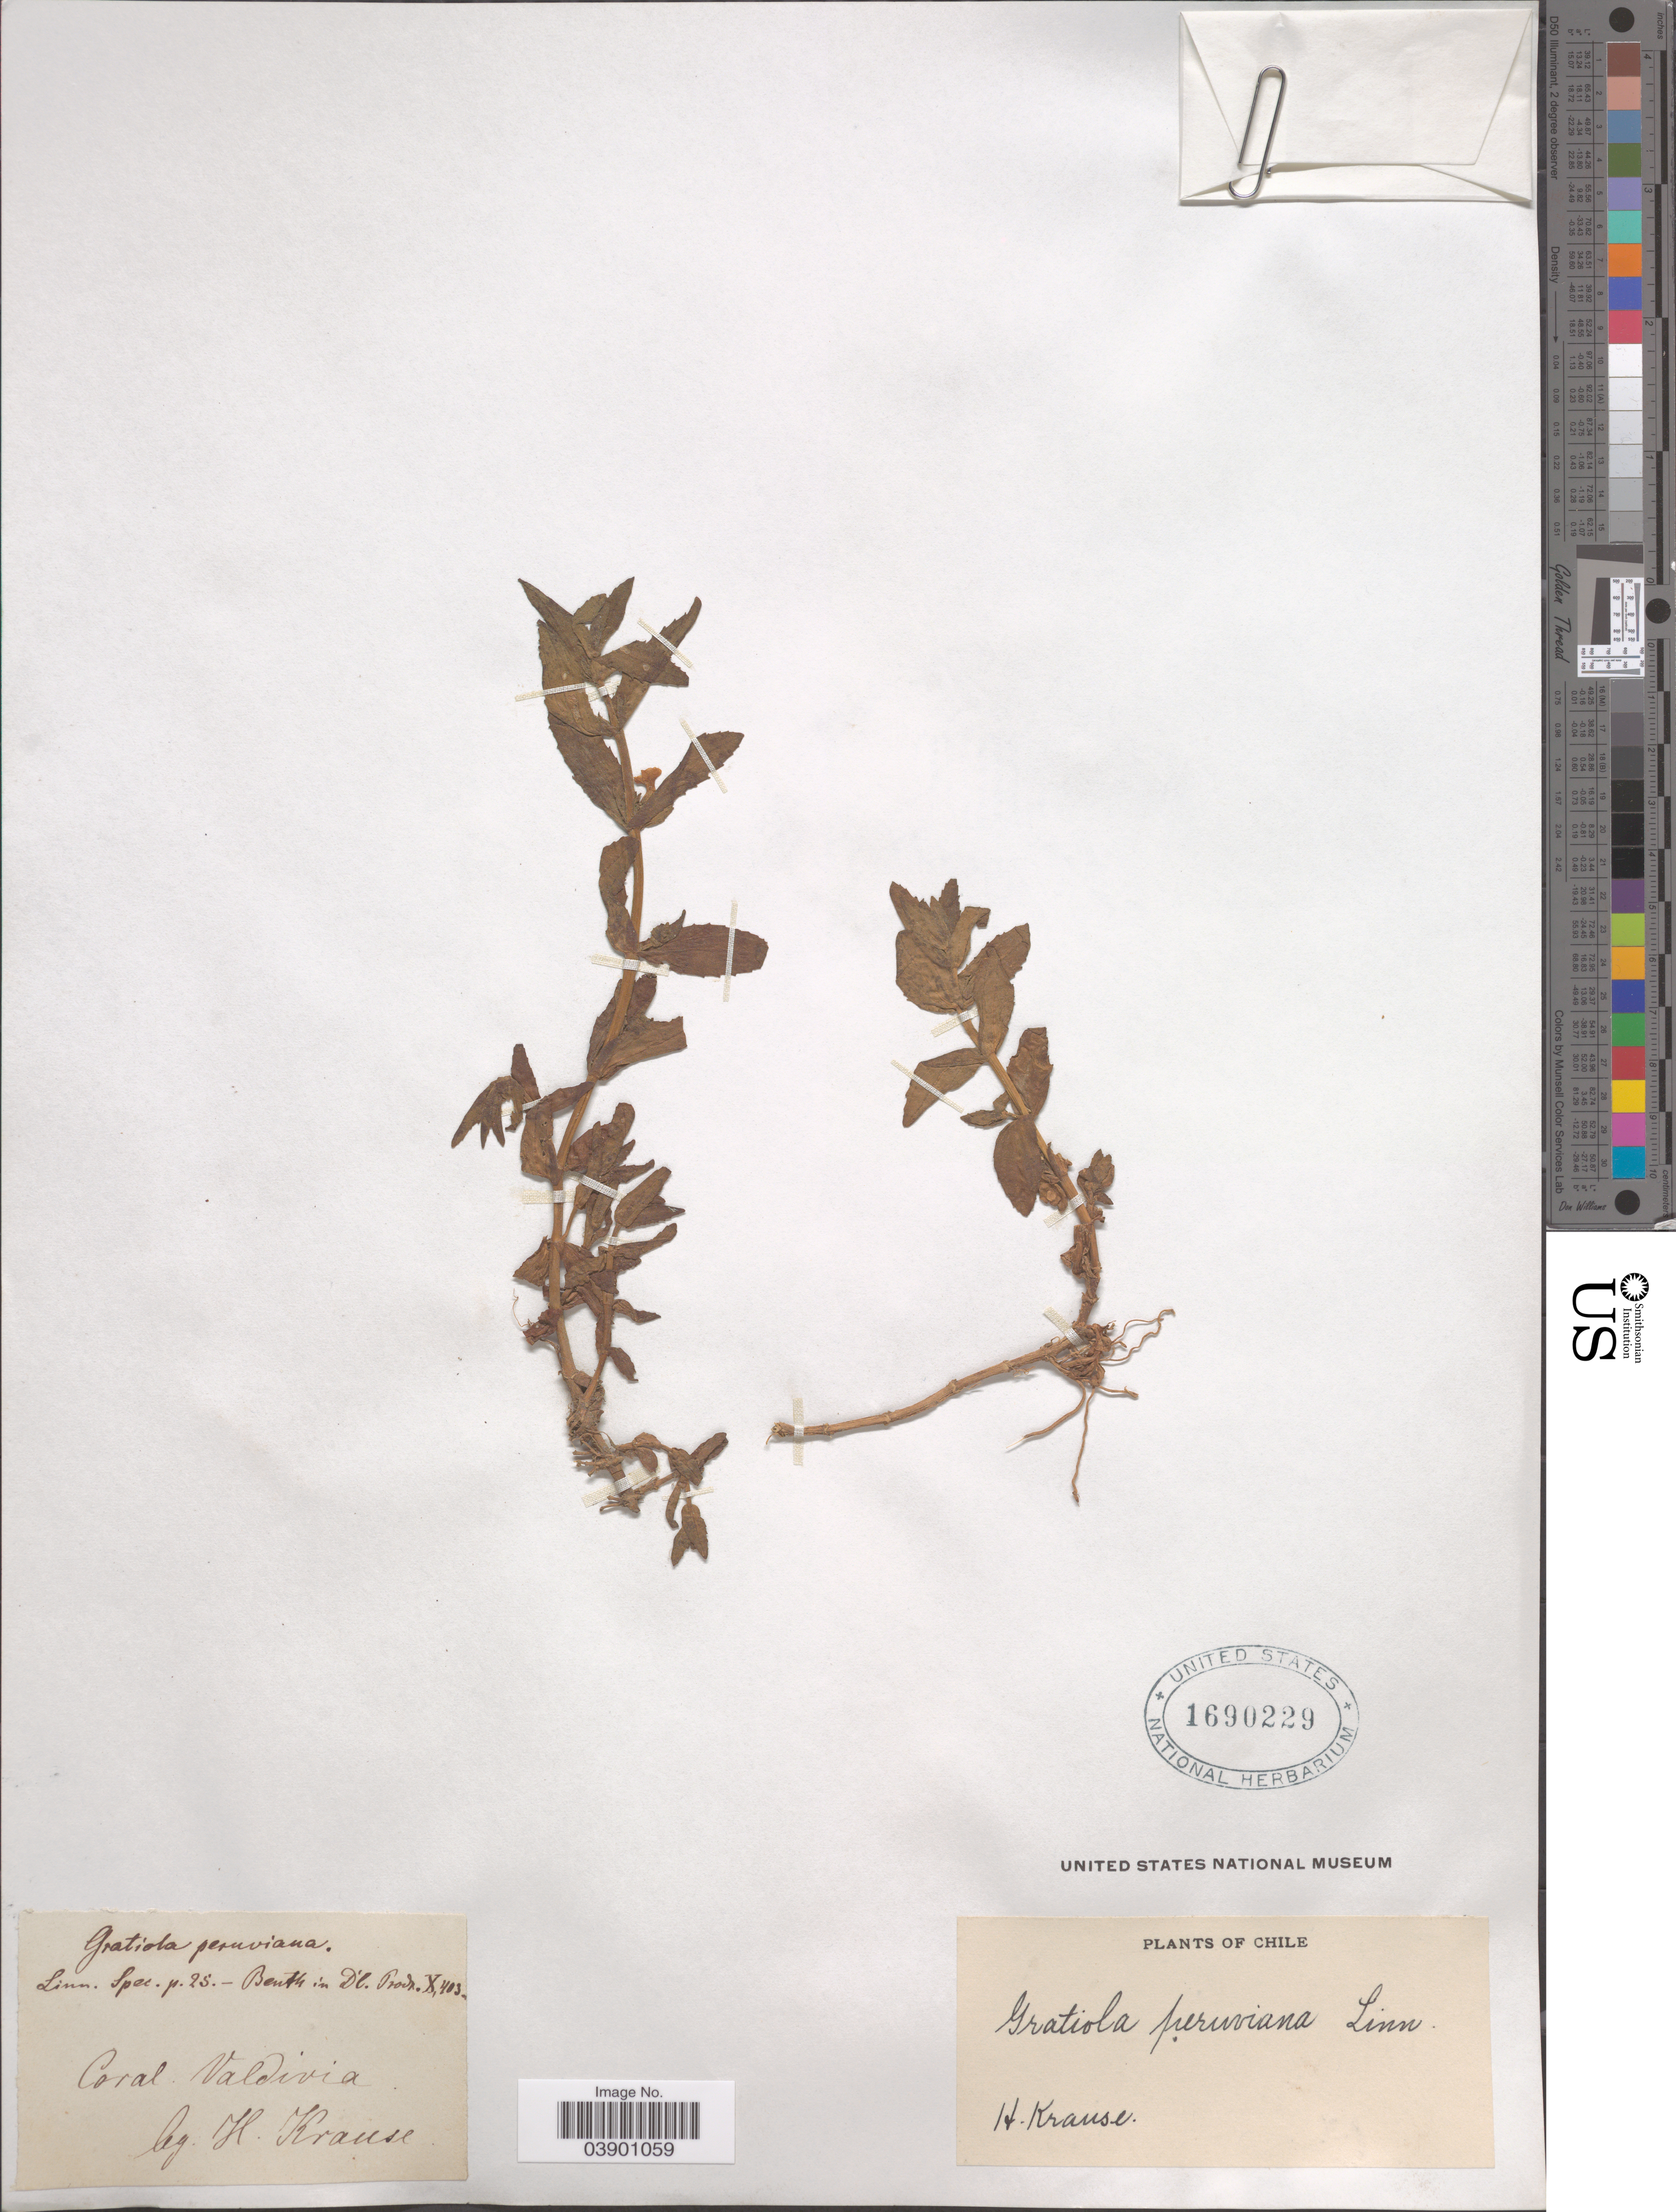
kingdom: Plantae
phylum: Tracheophyta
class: Magnoliopsida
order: Lamiales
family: Plantaginaceae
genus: Gratiola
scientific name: Gratiola peruviana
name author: L.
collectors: H. Krause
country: Chile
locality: Coral Valdivia.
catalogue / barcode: US 1690229